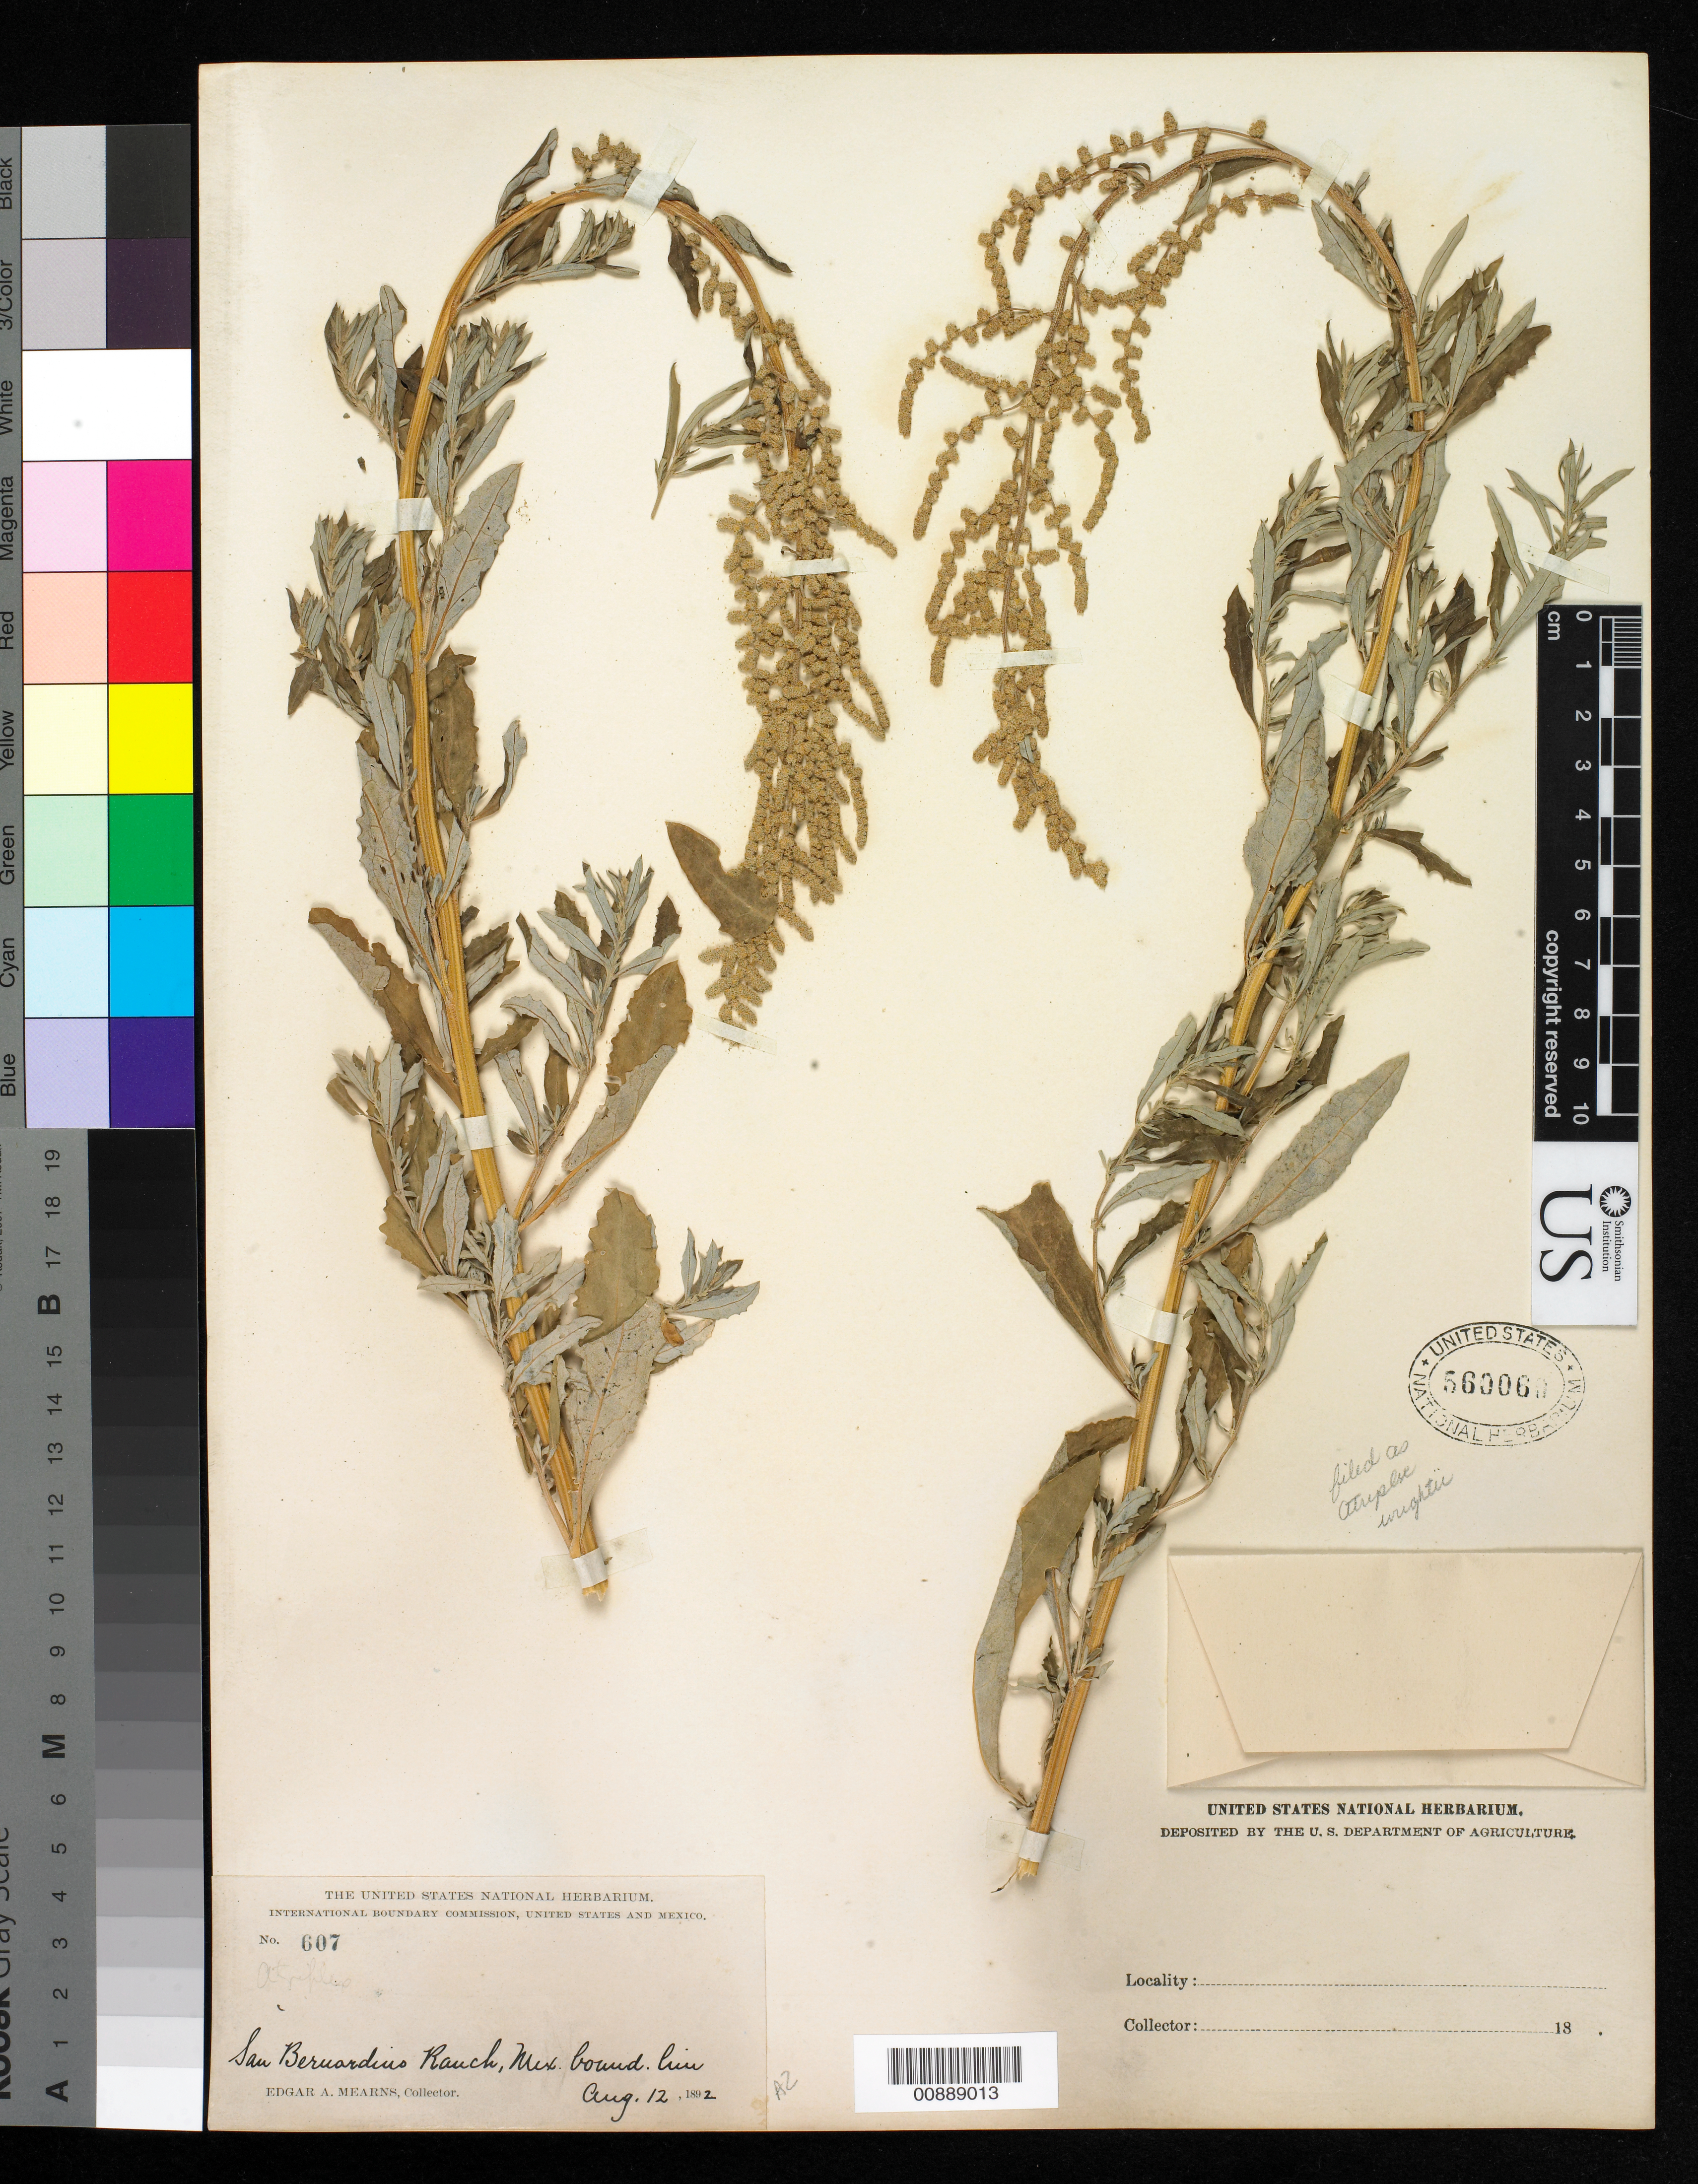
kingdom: Plantae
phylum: Tracheophyta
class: Magnoliopsida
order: Caryophyllales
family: Amaranthaceae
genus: Atriplex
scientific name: Atriplex wrightii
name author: S. Watson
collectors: E. A. Mearns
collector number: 607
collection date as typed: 12 Aug 1892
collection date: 1892-08-12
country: United States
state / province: Arizona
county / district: Cochise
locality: San Bernardino Ranch, Mexican Boundary Line.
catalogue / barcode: US 560060